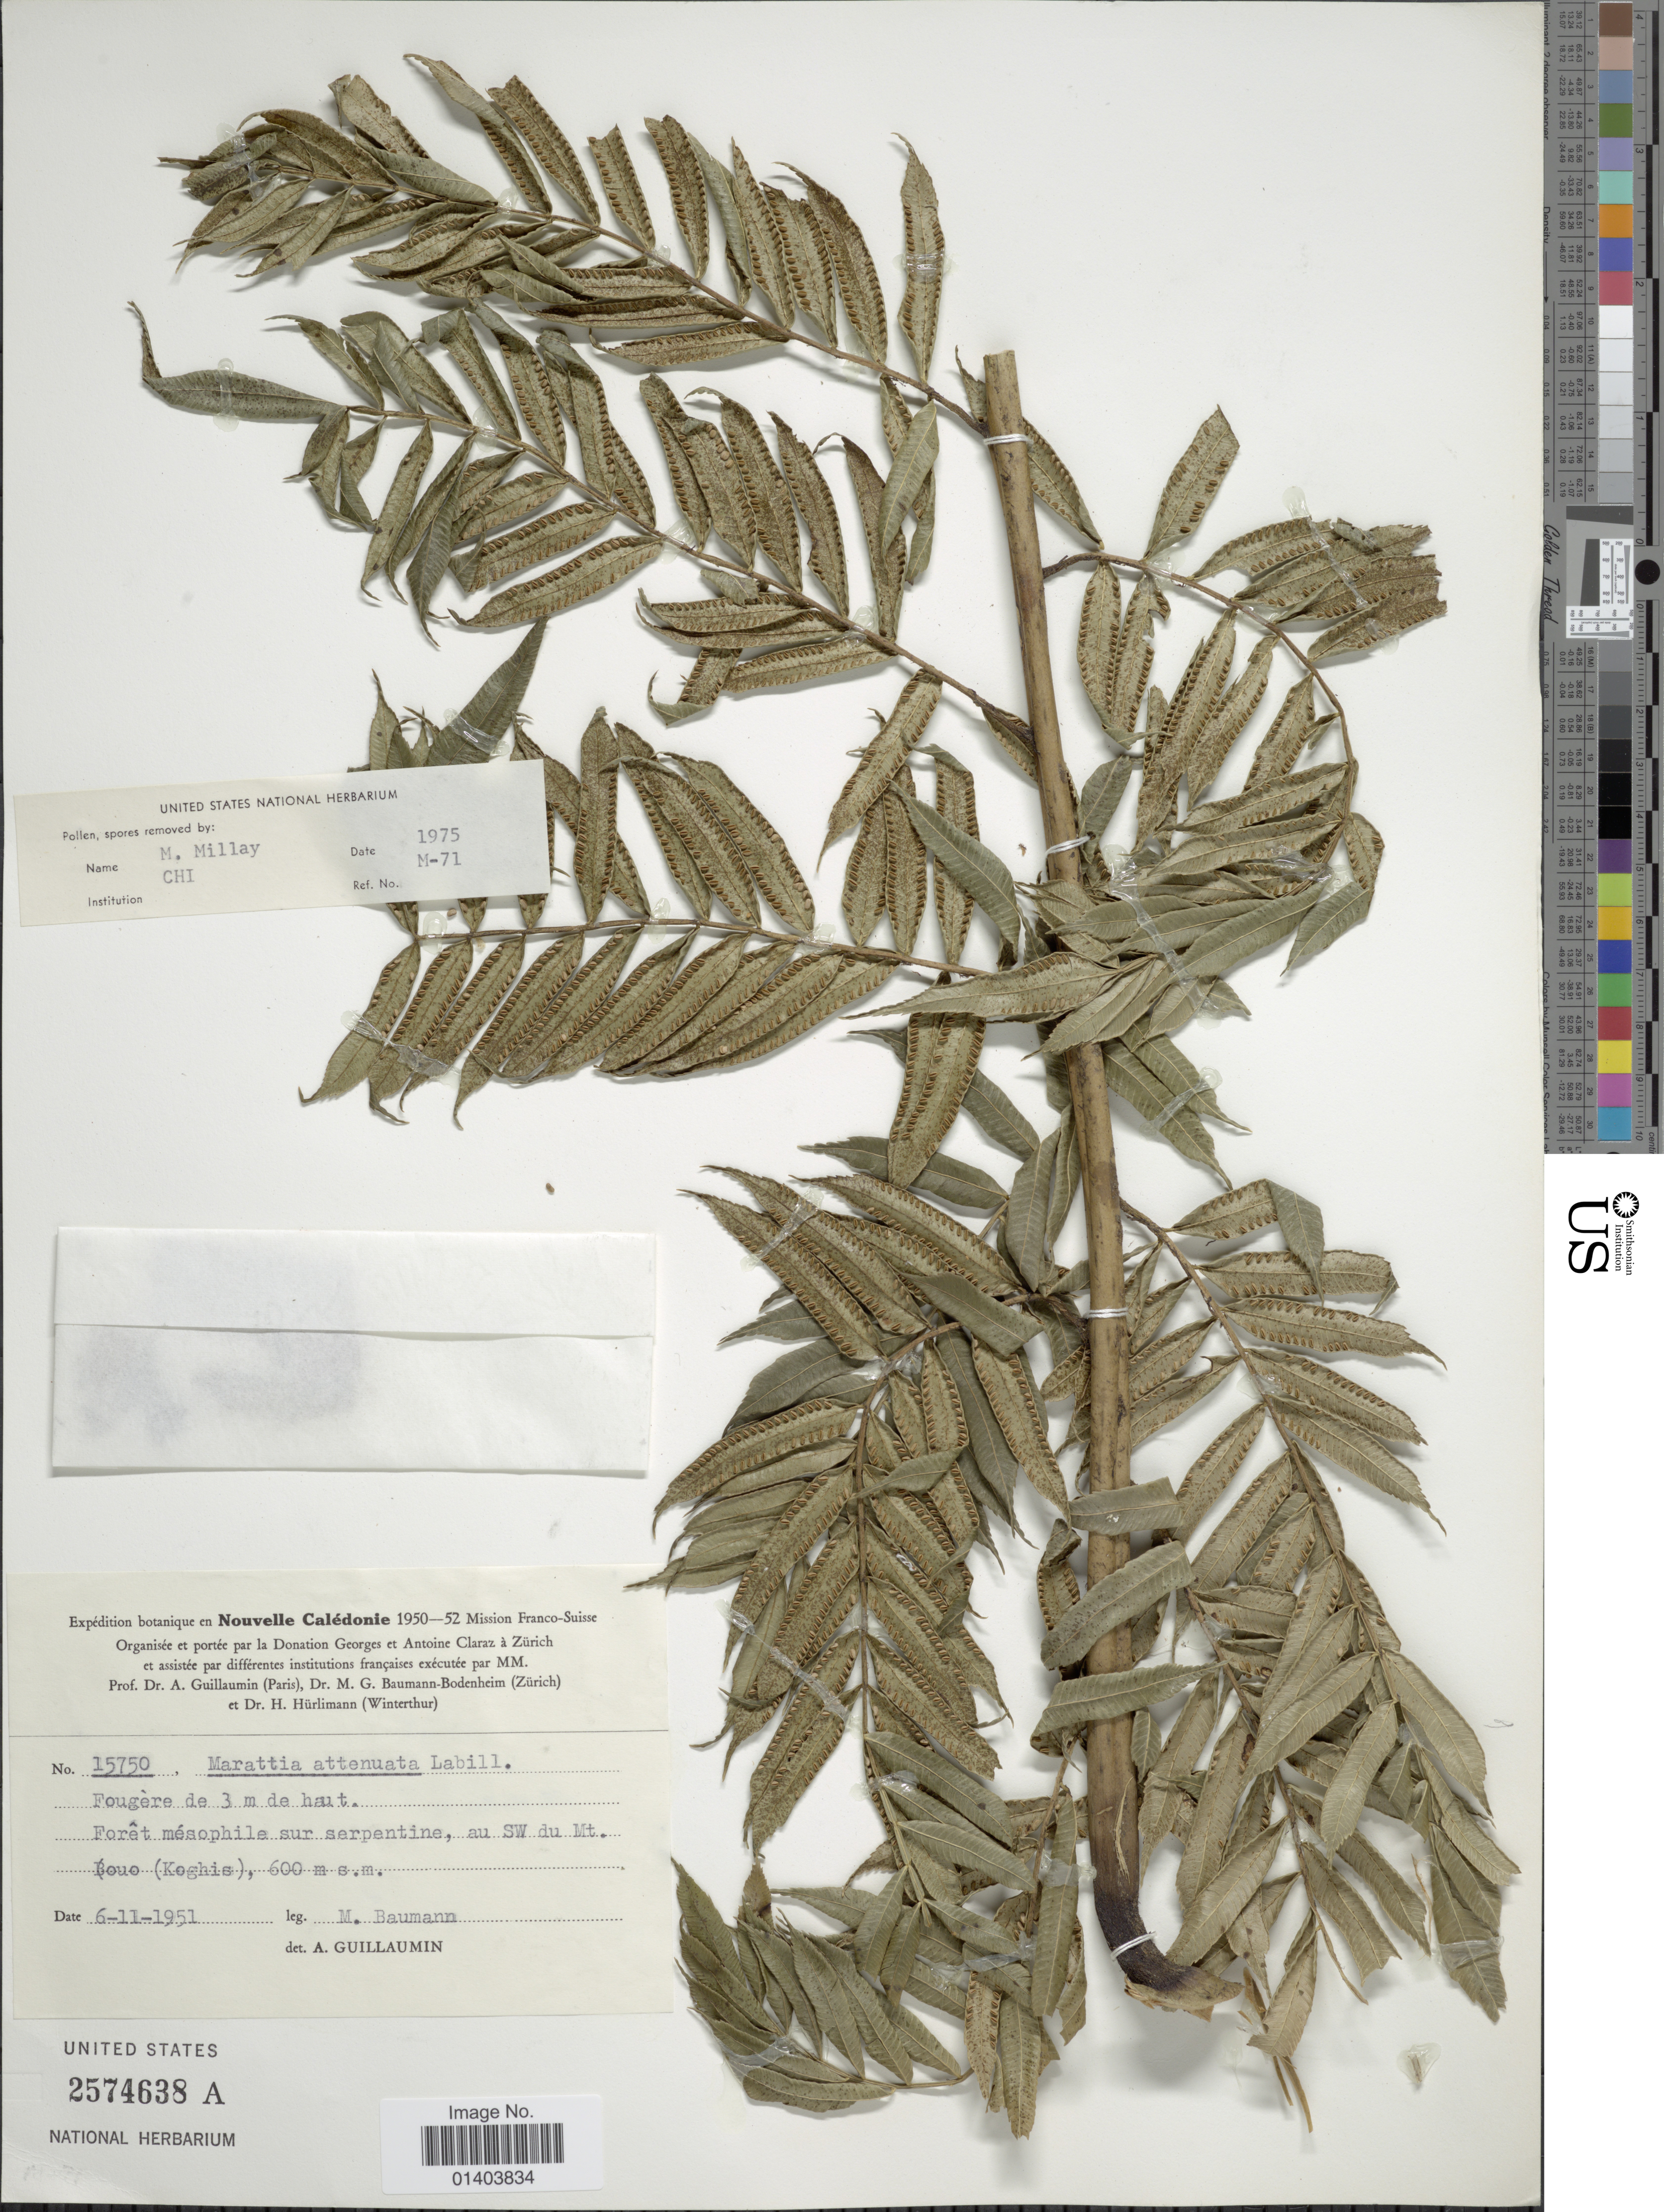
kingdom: Plantae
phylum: Tracheophyta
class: Polypodiopsida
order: Marattiales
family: Marattiaceae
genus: Ptisana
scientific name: Ptisana attenuata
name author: (Labill.) Murdock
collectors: M. Baumann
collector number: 15750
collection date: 1951-11-06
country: New Caledonia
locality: Fougère de 3 m de haut, Forêt mésophile sur serpentine, au SW du Mt. Bouo (Koghis)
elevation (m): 600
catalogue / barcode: US 2574638